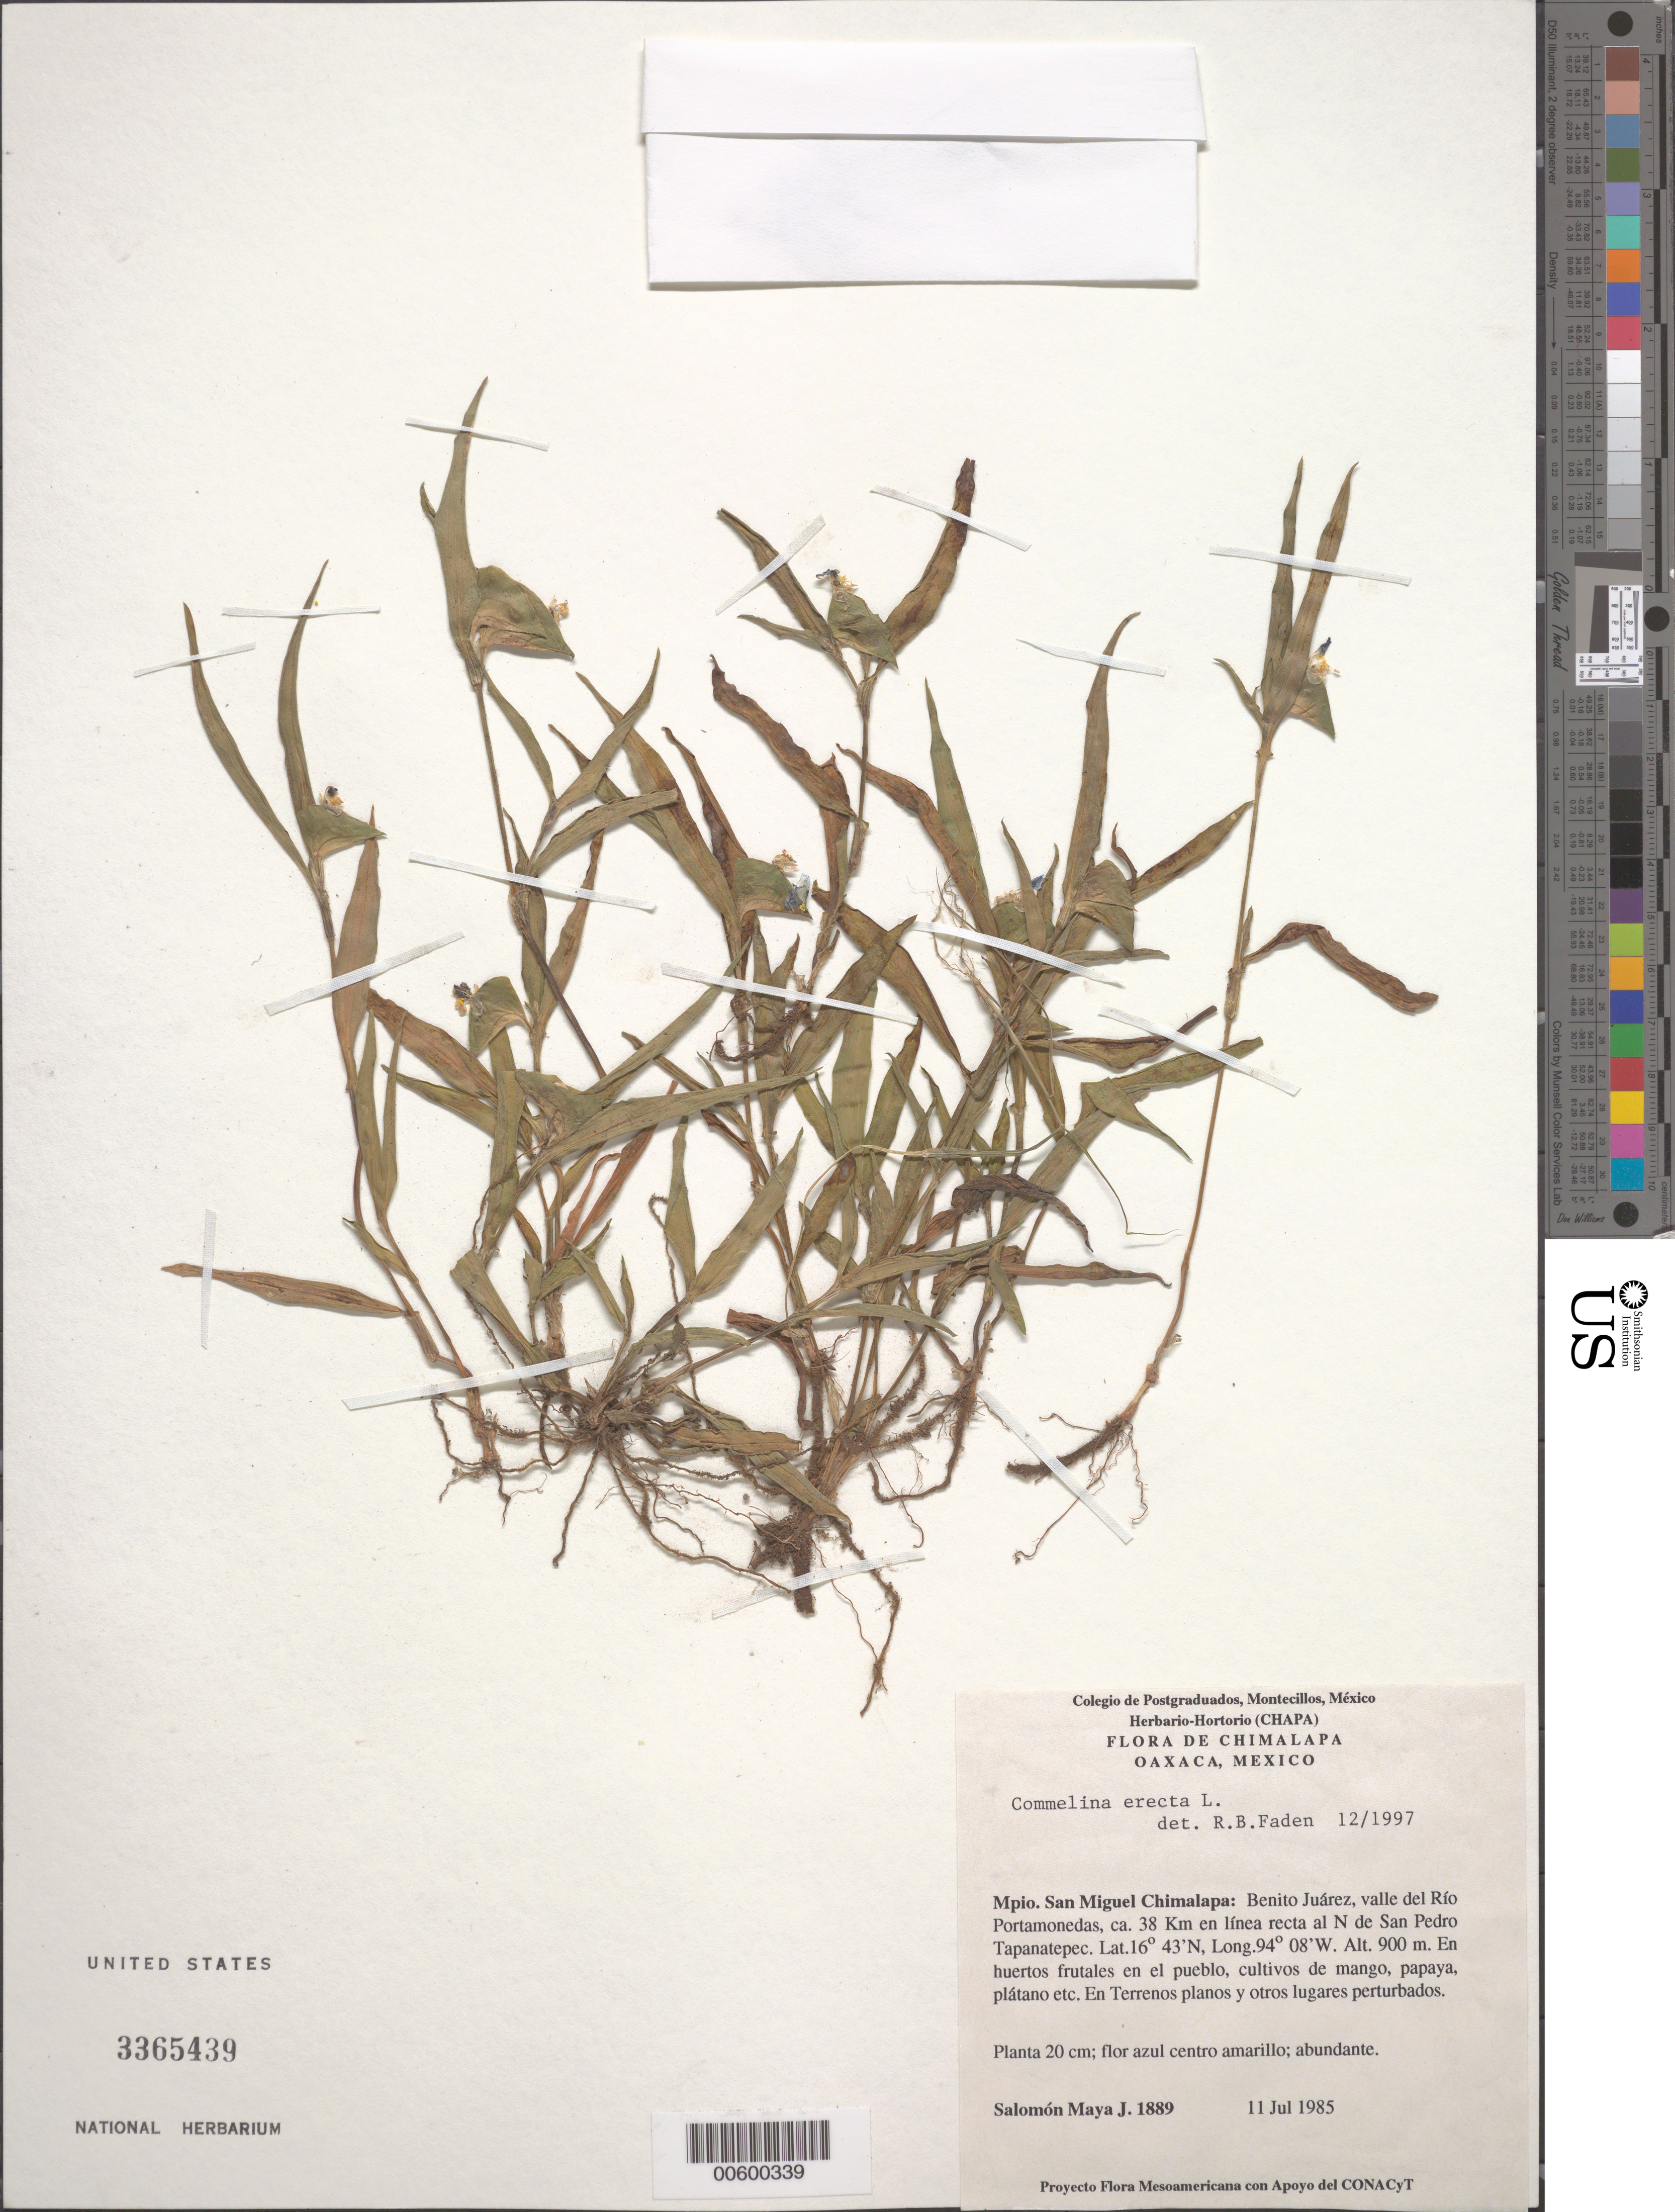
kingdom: Plantae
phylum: Tracheophyta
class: Liliopsida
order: Commelinales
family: Commelinaceae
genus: Commelina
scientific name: Commelina erecta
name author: L.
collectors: S. Maya J.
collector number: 1889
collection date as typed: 11 Jul 1985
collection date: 1985-07-11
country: Mexico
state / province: Oaxaca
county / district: San Miguel Chimalapa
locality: San miguel chimalapa, benito juarez, valle del rio portamonedas, n de san pedro tapanatepec.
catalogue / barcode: US 3365439